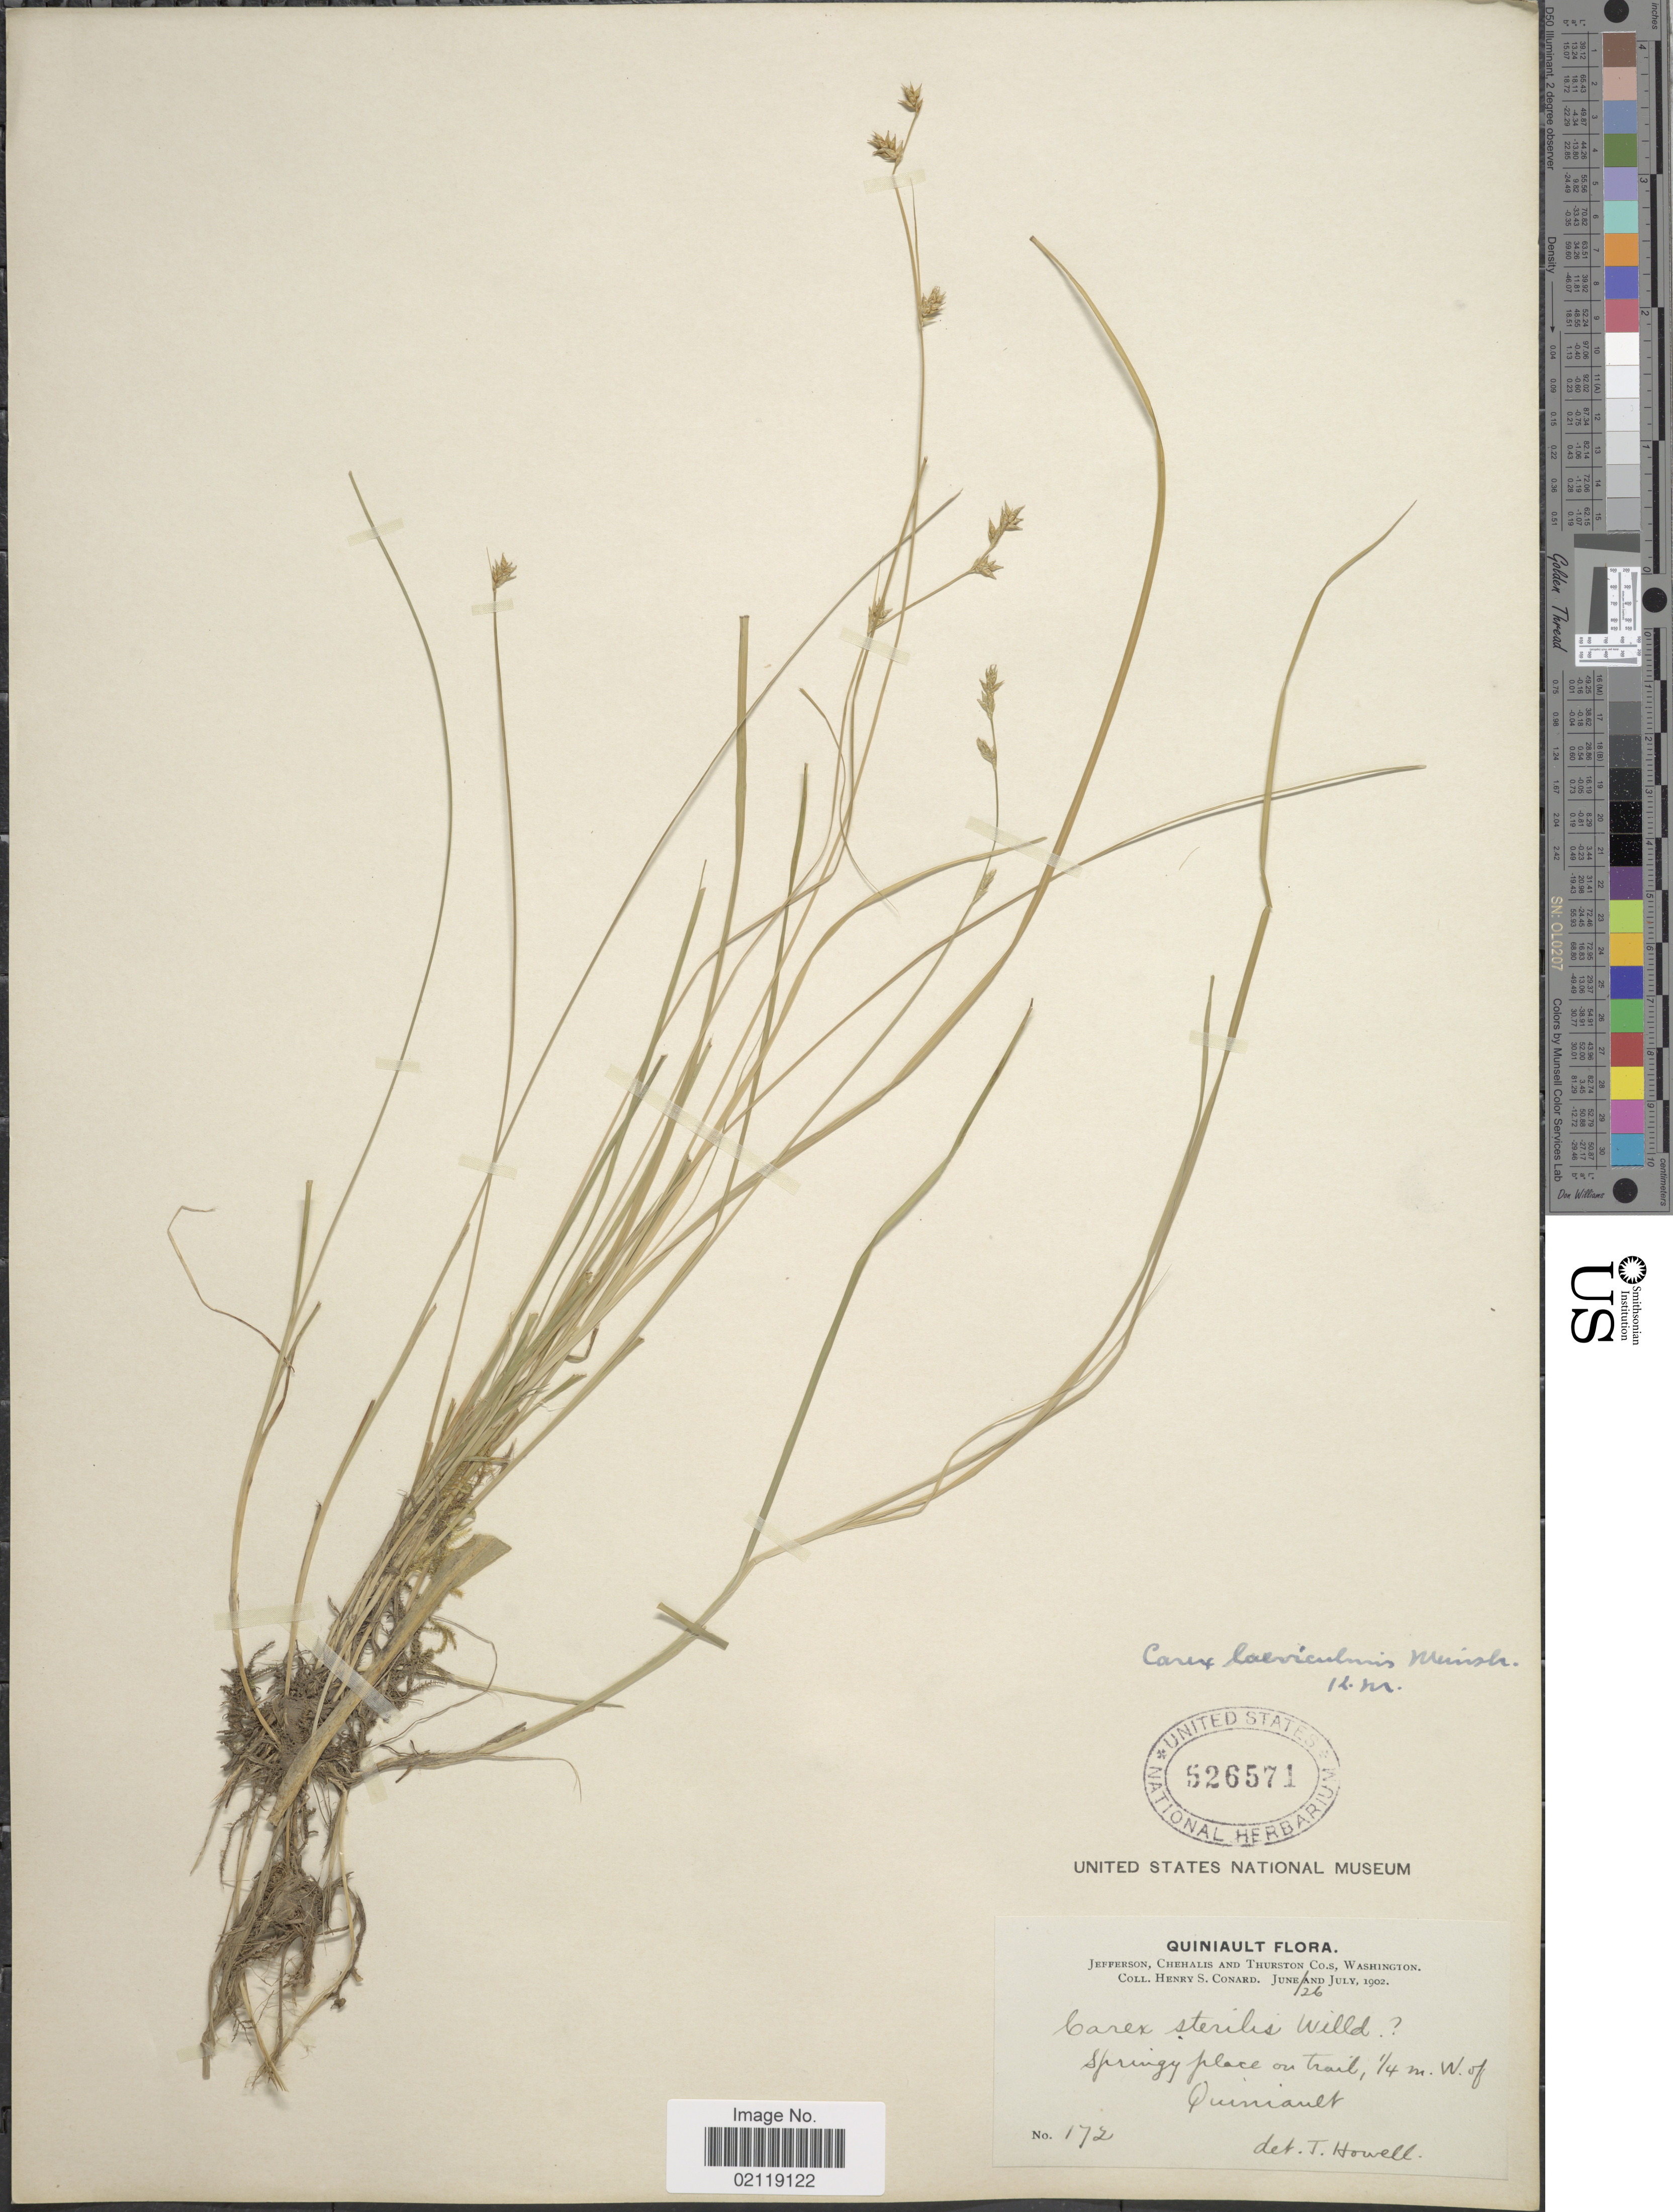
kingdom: Plantae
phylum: Tracheophyta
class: Liliopsida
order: Poales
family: Cyperaceae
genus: Carex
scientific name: Carex laeviculmis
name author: Meinsh.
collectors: H. S. Conard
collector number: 172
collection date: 1902-06-26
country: United States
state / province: Washington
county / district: Thurston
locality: Quiniault. Jefferson, Chehalis and Thurston Co., s. Washington. Springy place on trail, 1/4 m. W. of Quiniault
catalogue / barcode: US 526571